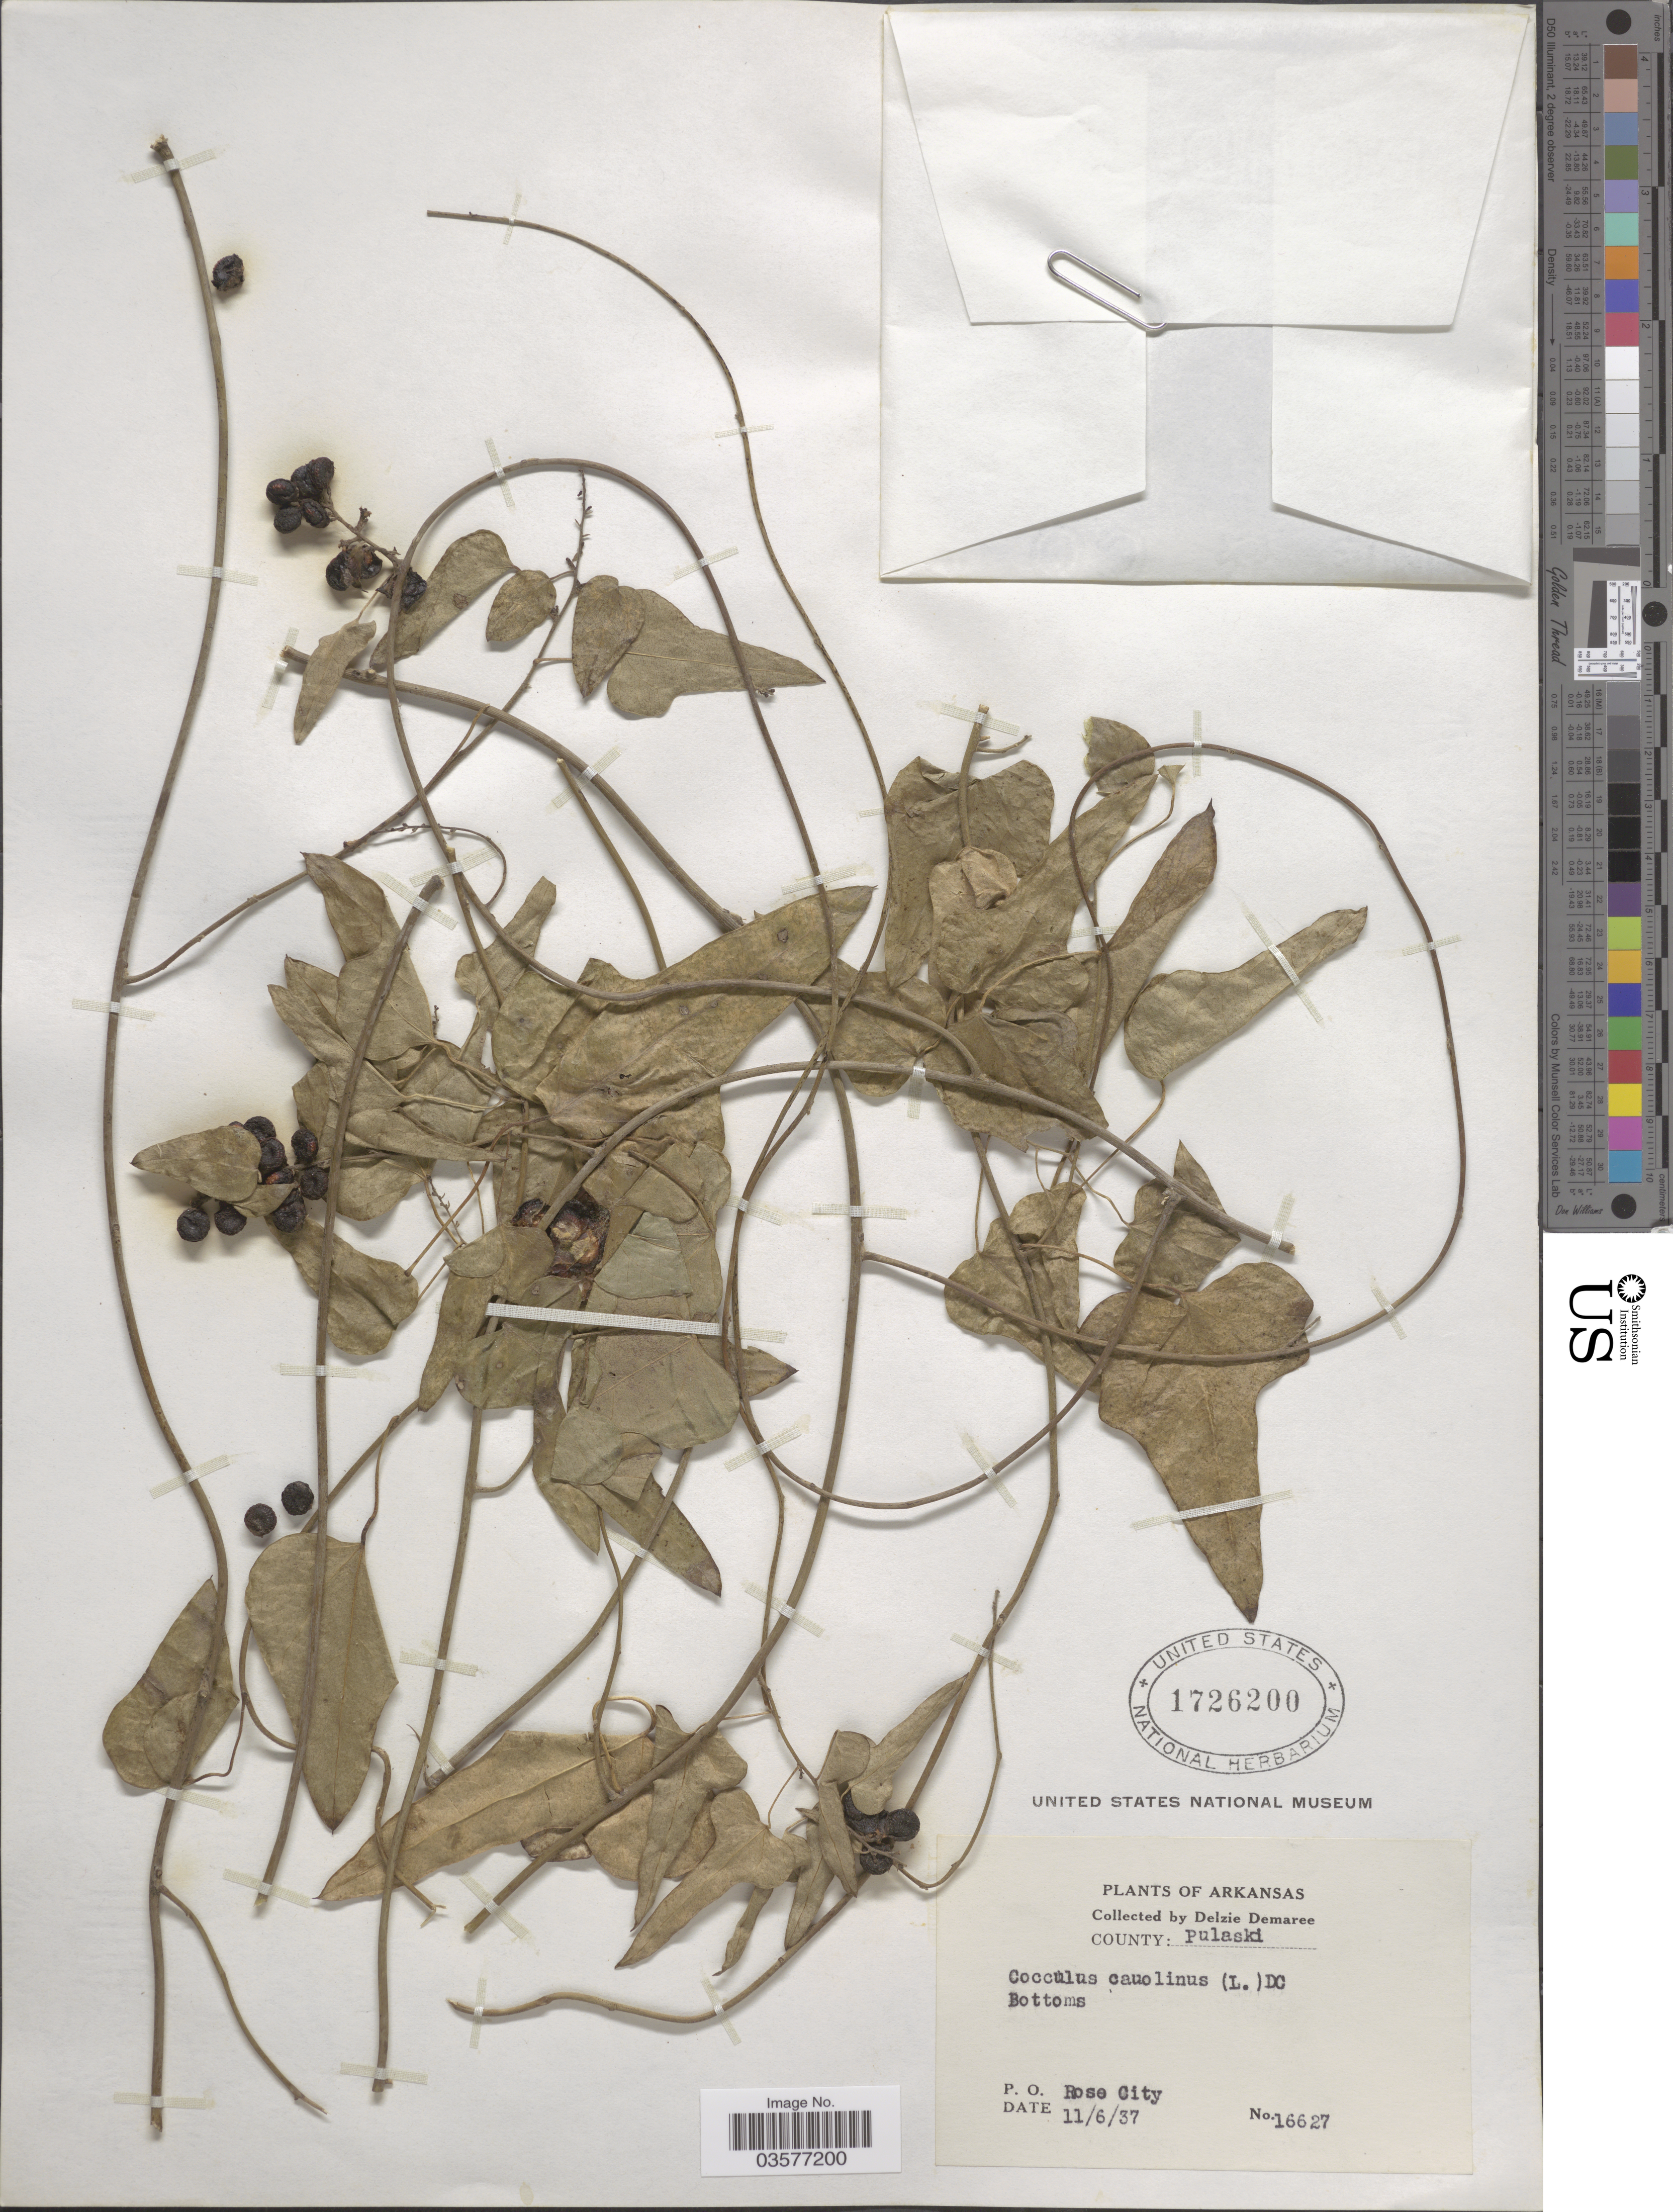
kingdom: Plantae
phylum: Tracheophyta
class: Magnoliopsida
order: Ranunculales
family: Menispermaceae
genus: Cocculus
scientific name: Cocculus carolinus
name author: (L.) DC.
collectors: D. Demaree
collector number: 16627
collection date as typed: Transcribed d/m/y: 6/11/37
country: United States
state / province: Arkansas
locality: County: Pulaski. P. O. Rose City.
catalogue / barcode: US 1726200